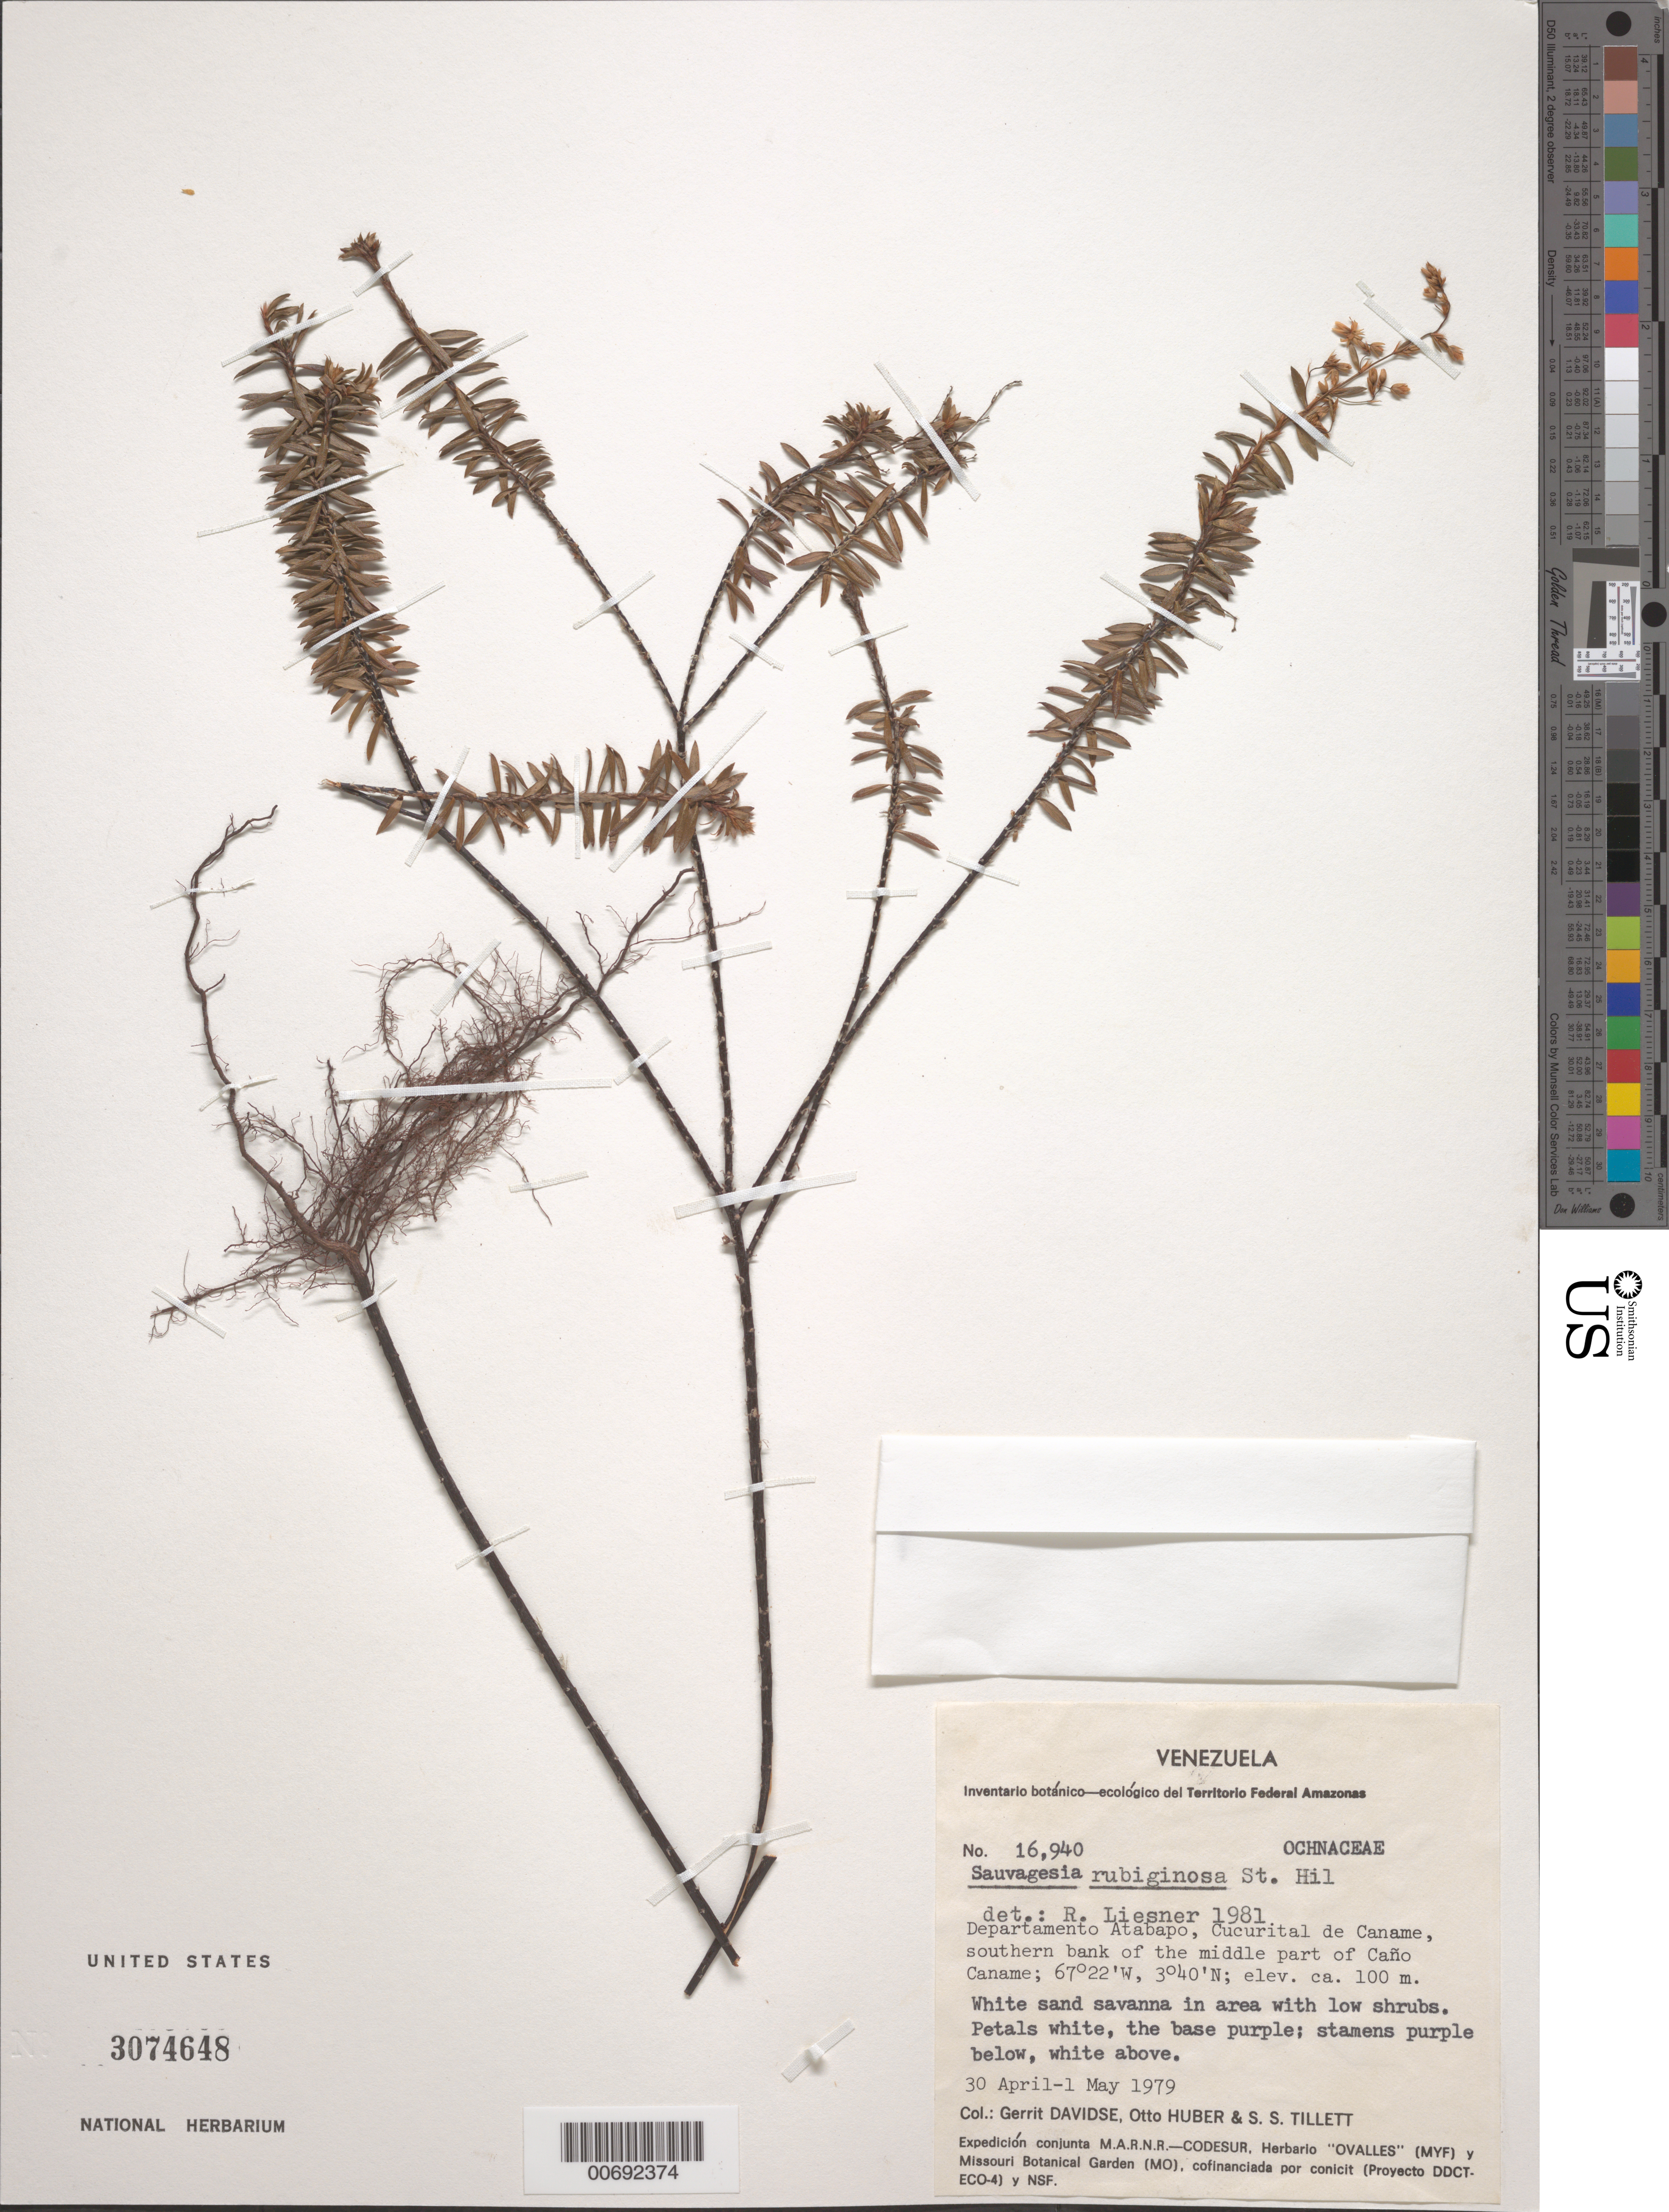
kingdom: Plantae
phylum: Tracheophyta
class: Magnoliopsida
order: Malpighiales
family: Ochnaceae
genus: Sauvagesia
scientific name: Sauvagesia rubiginosa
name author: A. St.-Hil.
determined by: Liesner, R. L.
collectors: G. Davidse, O. Huber & S. S. Tillett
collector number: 16940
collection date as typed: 30-Apr-79 to 1-May-79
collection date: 1979-04-30/1979-05-01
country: Venezuela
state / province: Amazonas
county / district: Atabapo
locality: Cucurital de Caname, southern bank of the middle part of Caño Caname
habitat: White sand savanna in area with low shrubs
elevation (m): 100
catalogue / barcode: US 3074648